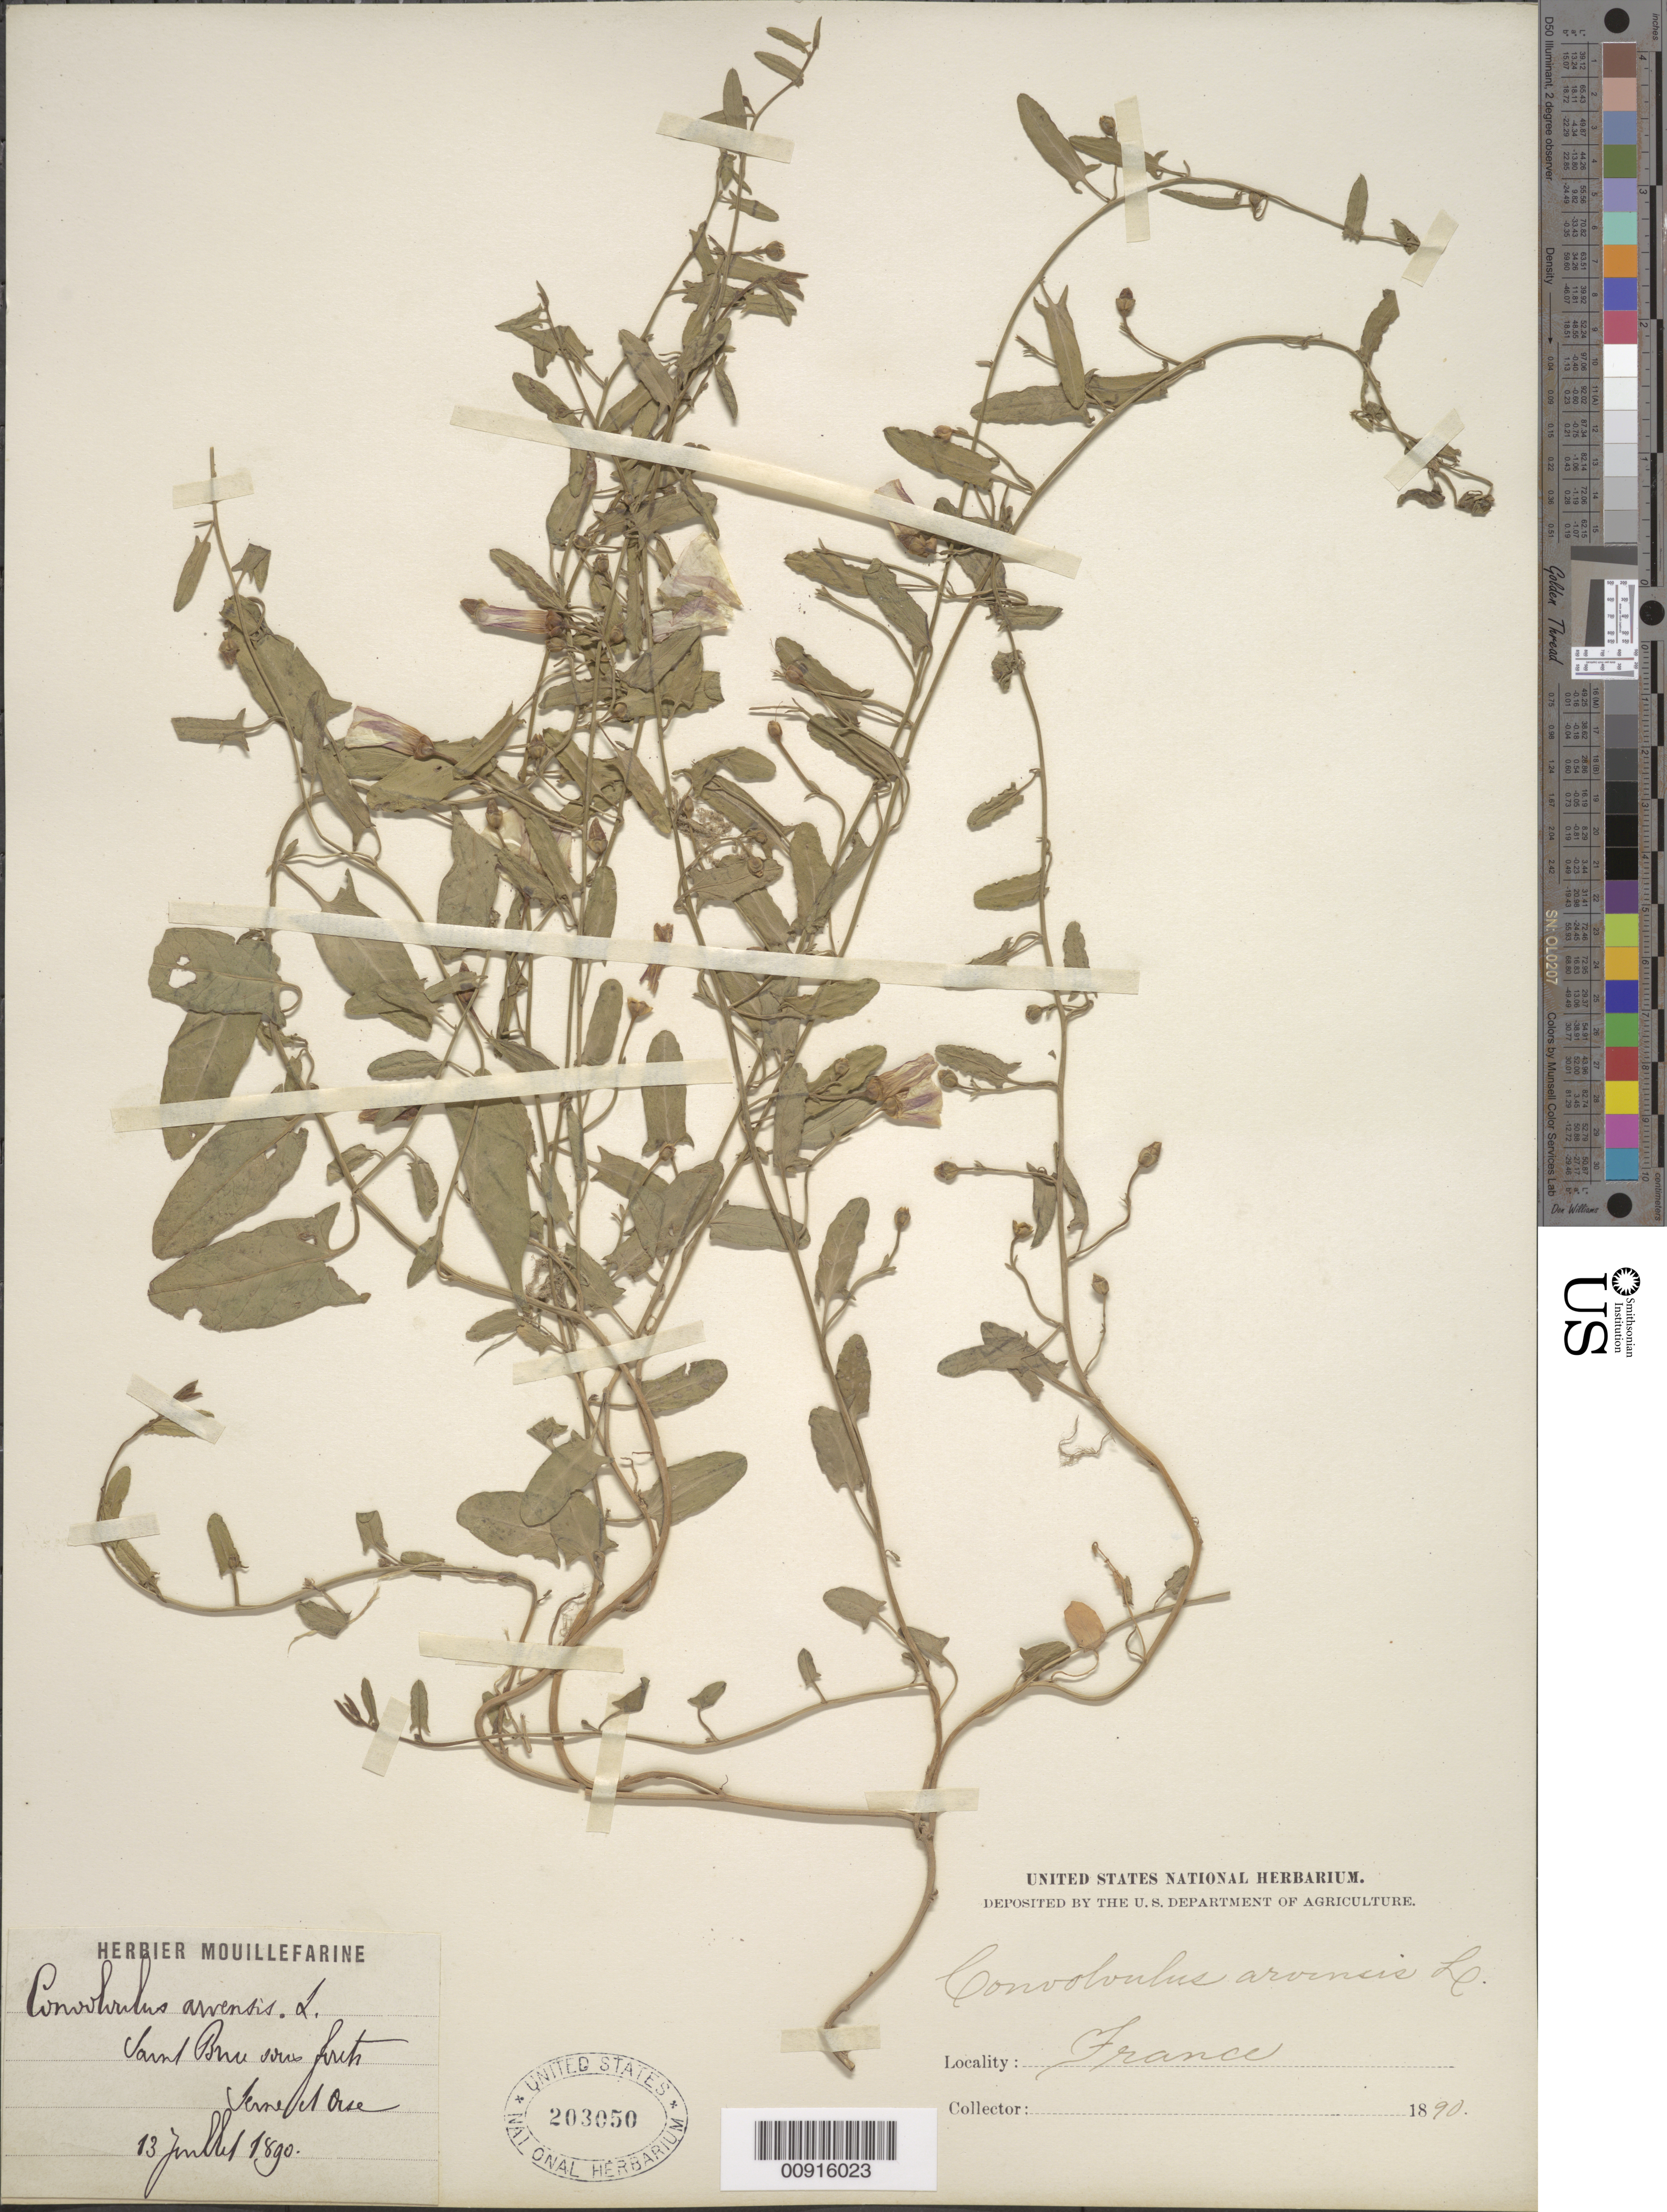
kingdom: Plantae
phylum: Tracheophyta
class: Magnoliopsida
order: Solanales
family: Convolvulaceae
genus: Convolvulus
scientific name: Convolvulus arvensis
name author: L.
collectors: A. Mouillefarine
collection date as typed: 13 Jul 1890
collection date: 1890-07-13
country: France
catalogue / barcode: US 203050